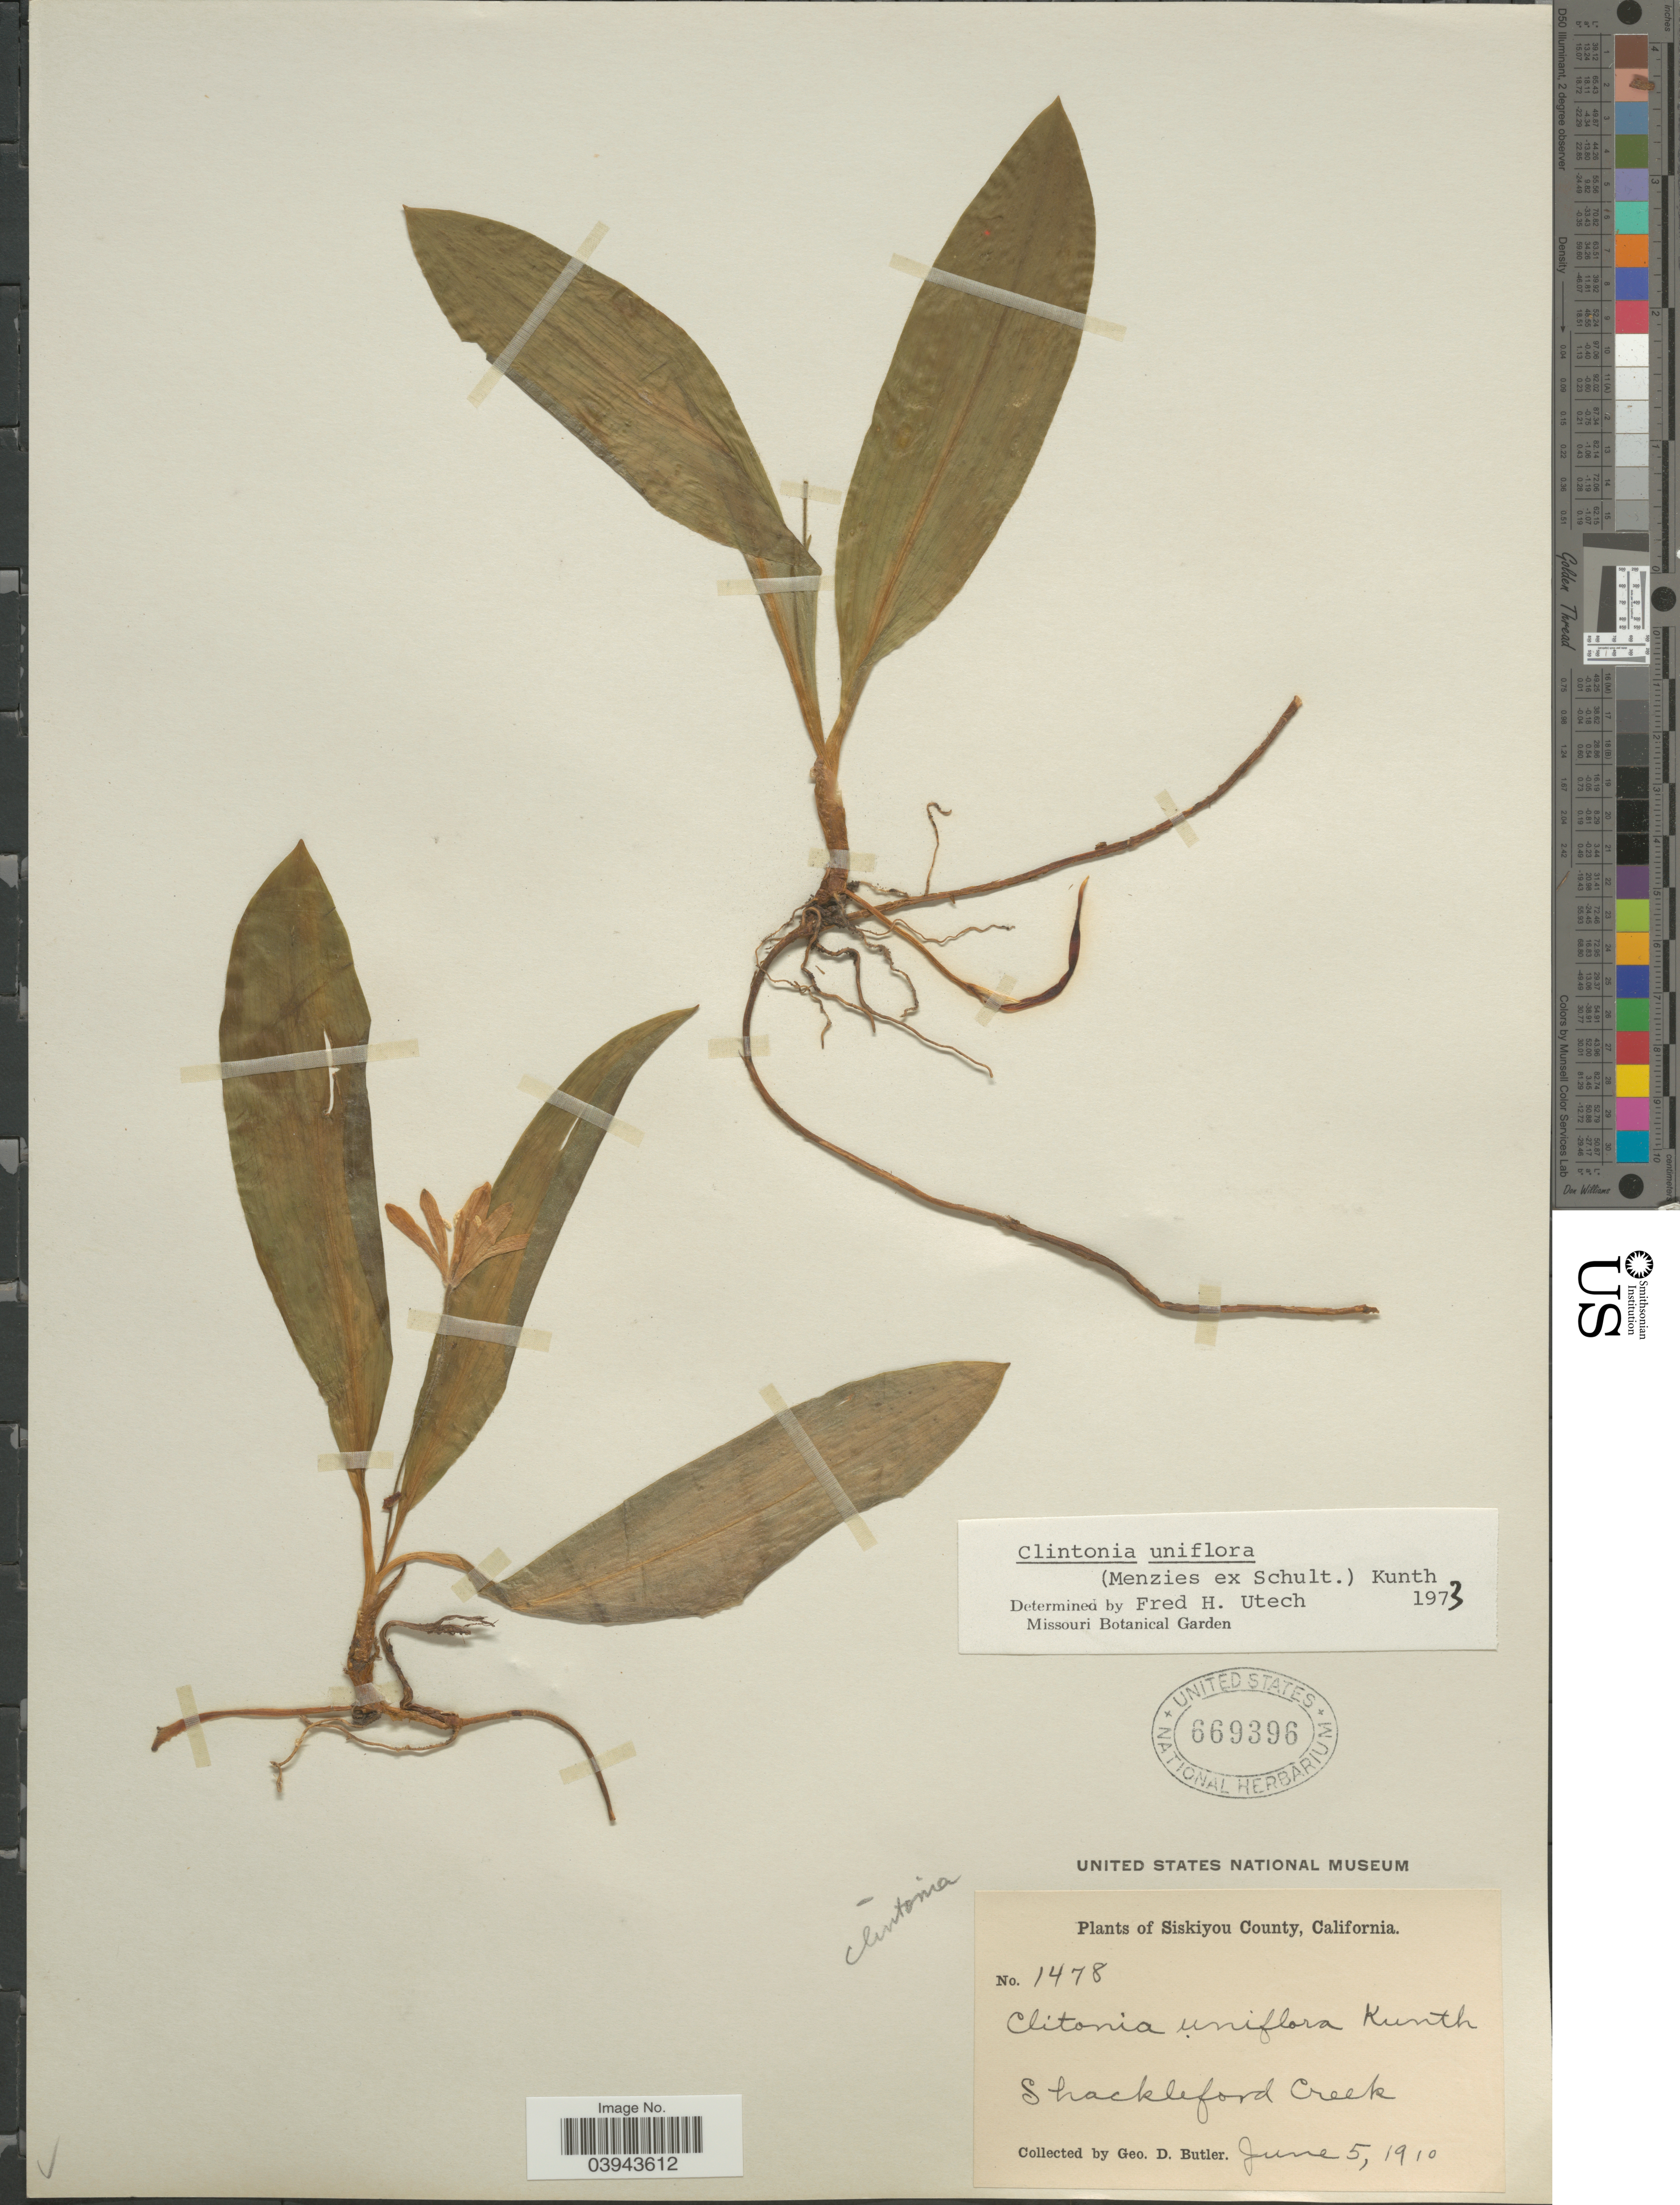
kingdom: Plantae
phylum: Tracheophyta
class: Liliopsida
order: Liliales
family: Liliaceae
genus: Clintonia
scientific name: Clintonia uniflora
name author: Kunth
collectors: G. D. Butler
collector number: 1478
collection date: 1910-06-05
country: United States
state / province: California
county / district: Siskiyou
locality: Siskiyou County. Shackleford Creek.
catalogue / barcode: US 669396